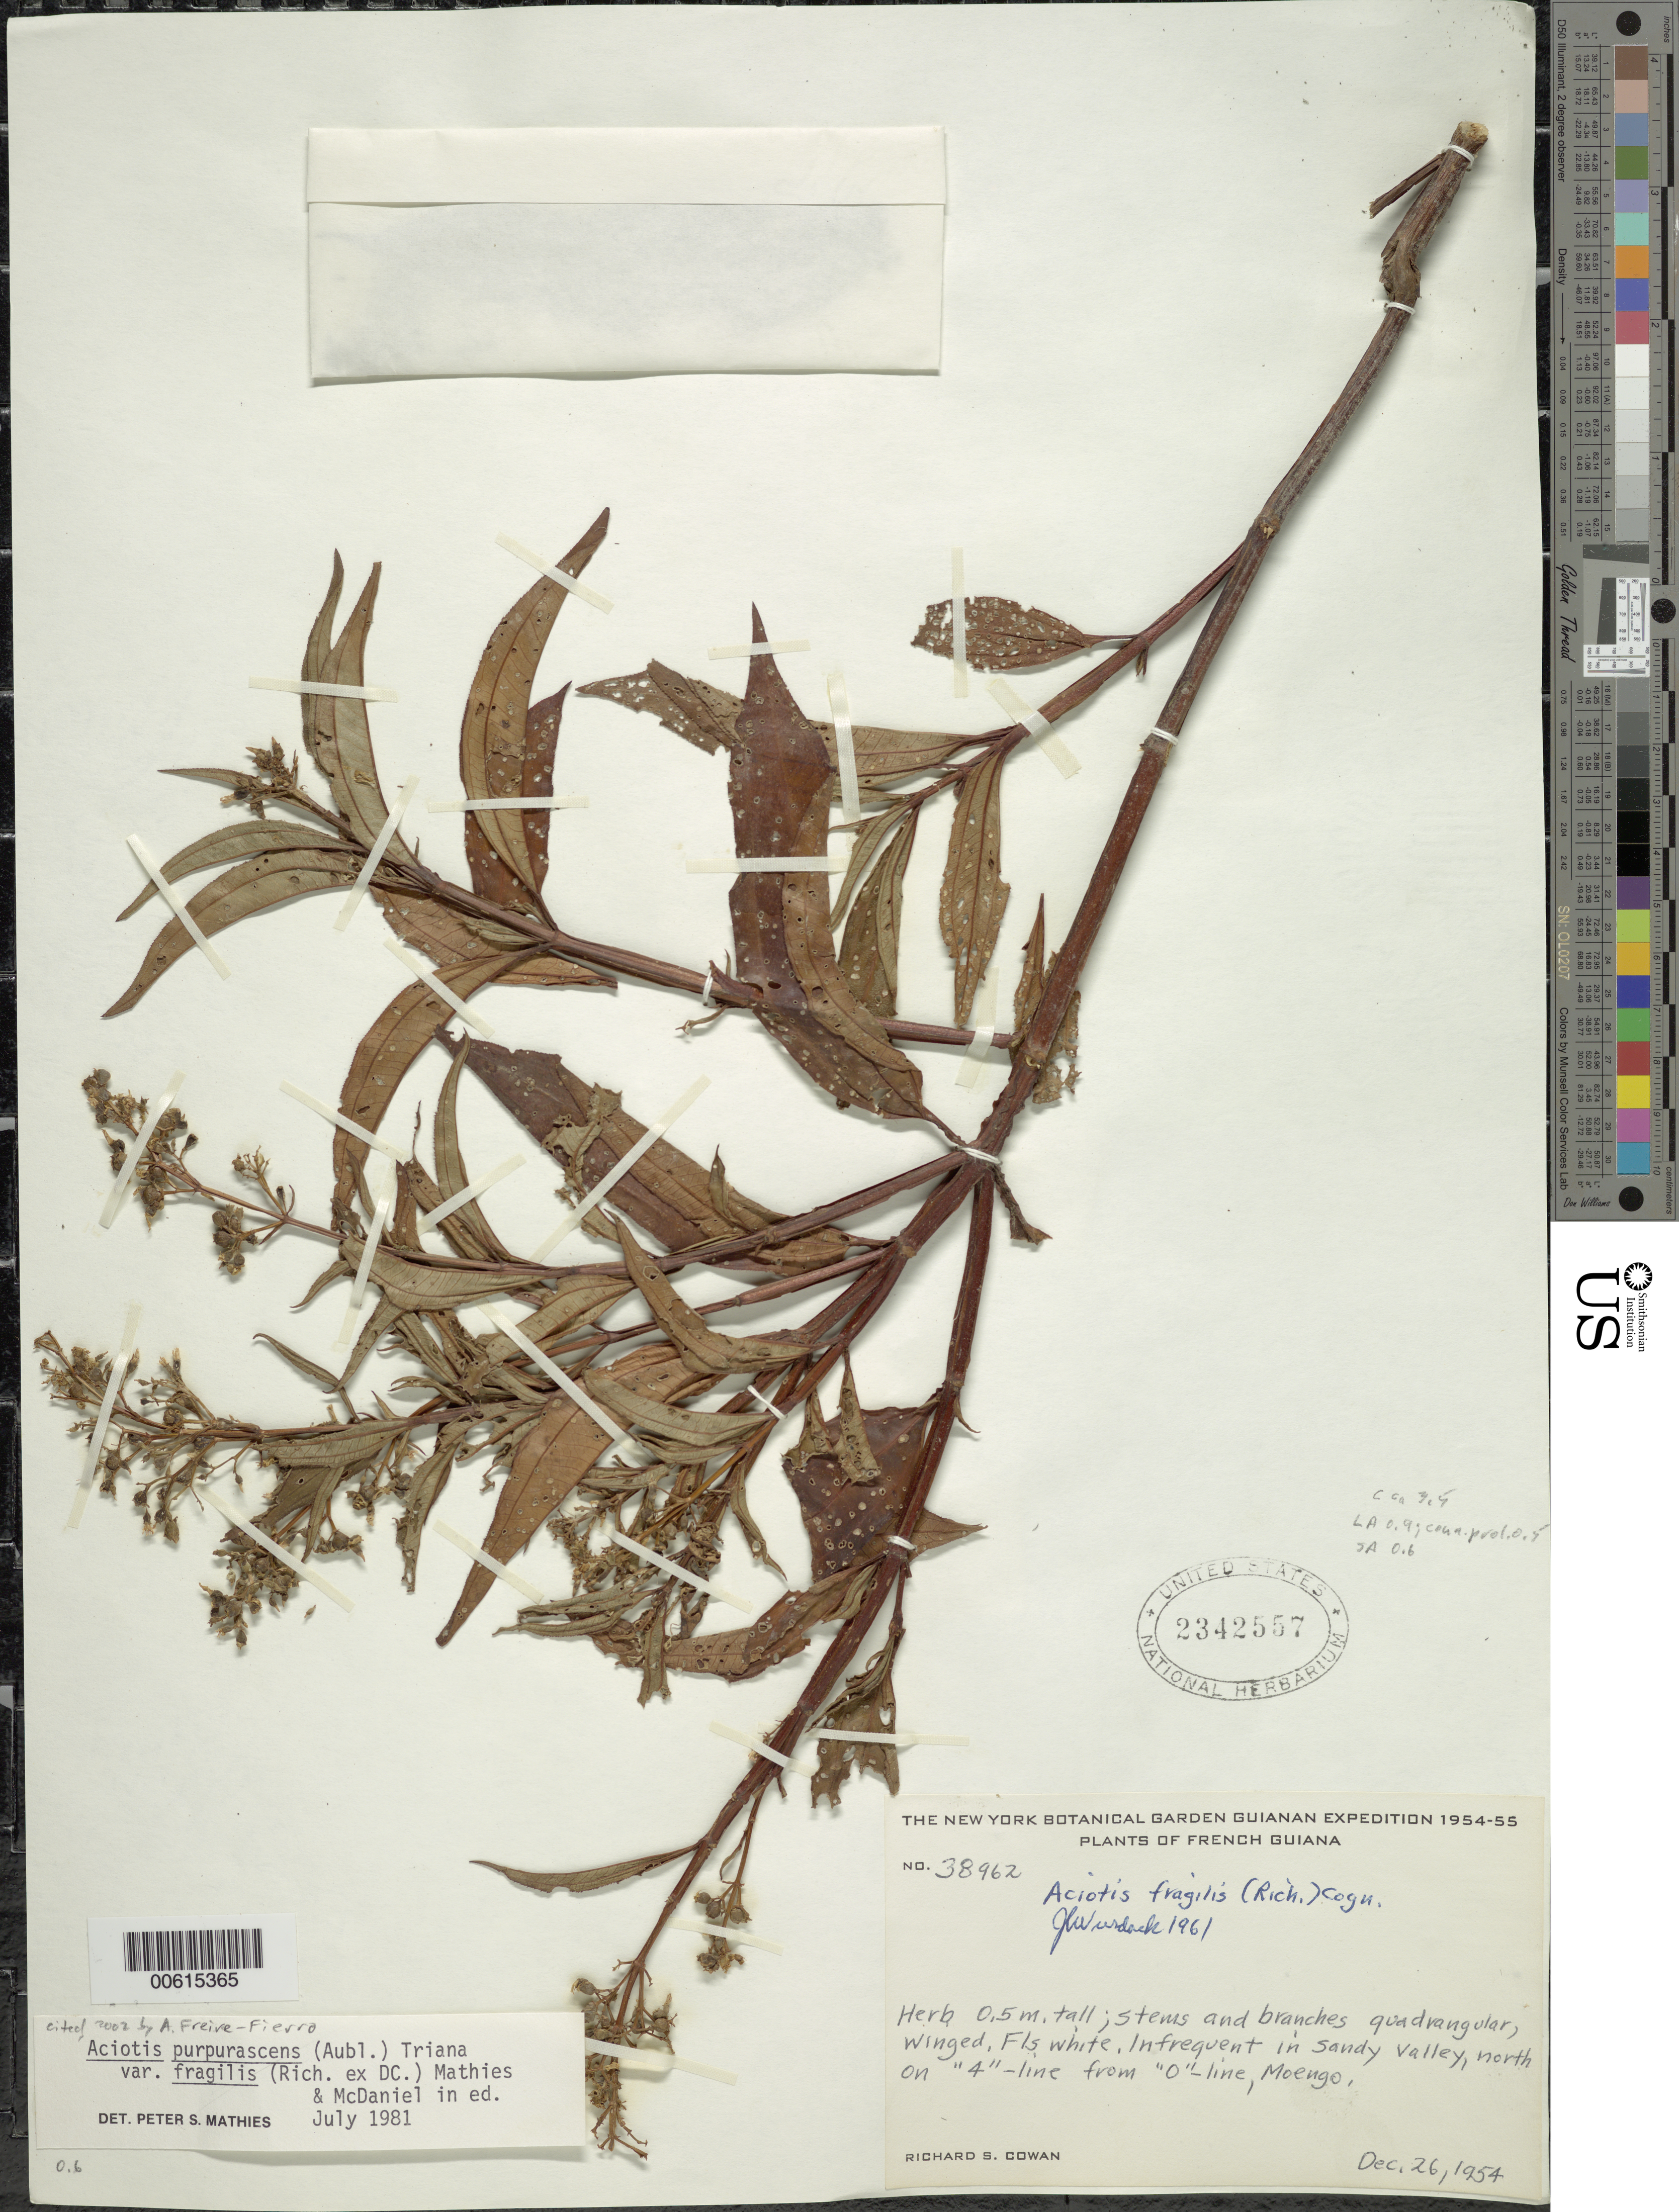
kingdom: Plantae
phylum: Tracheophyta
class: Magnoliopsida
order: Myrtales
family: Melastomataceae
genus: Aciotis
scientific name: Aciotis purpurascens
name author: (Aubl.) Triana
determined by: Freire-Fierro, A.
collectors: R. S. Cowan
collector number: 38962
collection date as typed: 26-Dec-54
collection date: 1954-12-26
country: Suriname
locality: Moengo, N on "4" line from "0" line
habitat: Sandy valley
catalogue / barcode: US 2342557